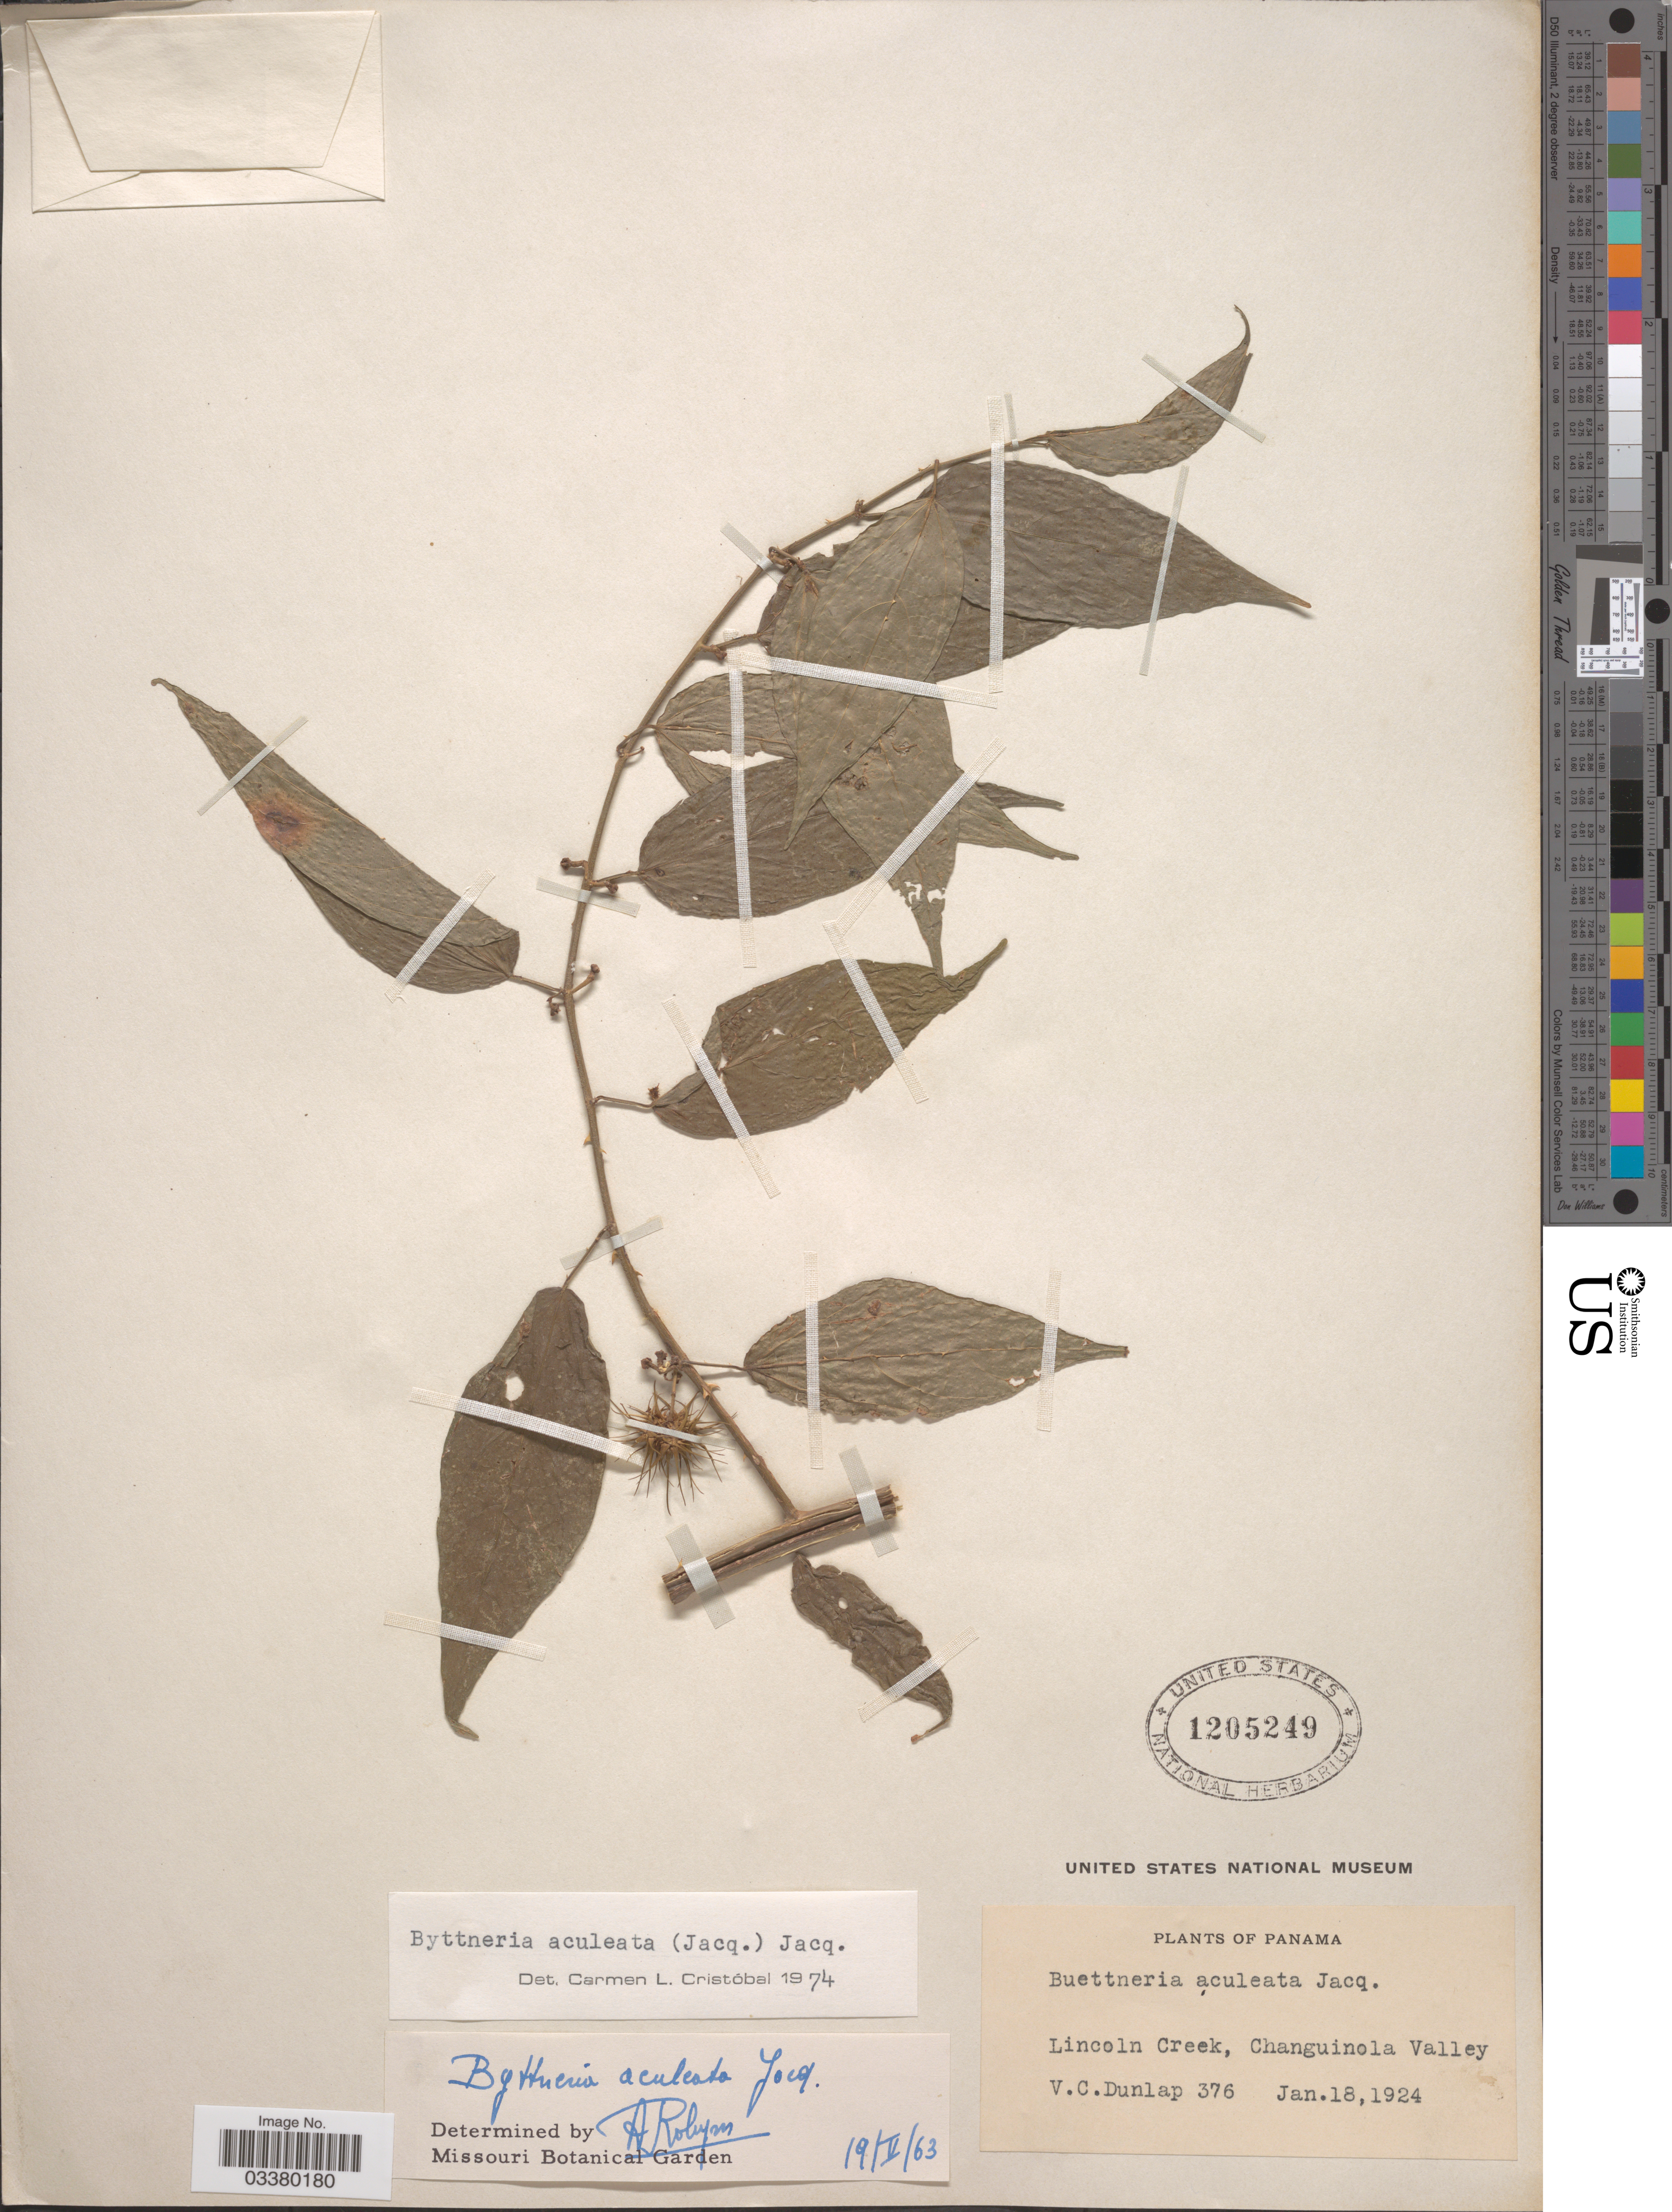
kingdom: Plantae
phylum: Tracheophyta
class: Magnoliopsida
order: Malvales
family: Malvaceae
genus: Byttneria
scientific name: Byttneria aculeata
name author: (Jacq.) Jacq.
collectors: V. C. Dunlap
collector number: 376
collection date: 1924-01-18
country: Panama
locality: Lincoln Creek, Changuinola Valley.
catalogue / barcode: US 1205249